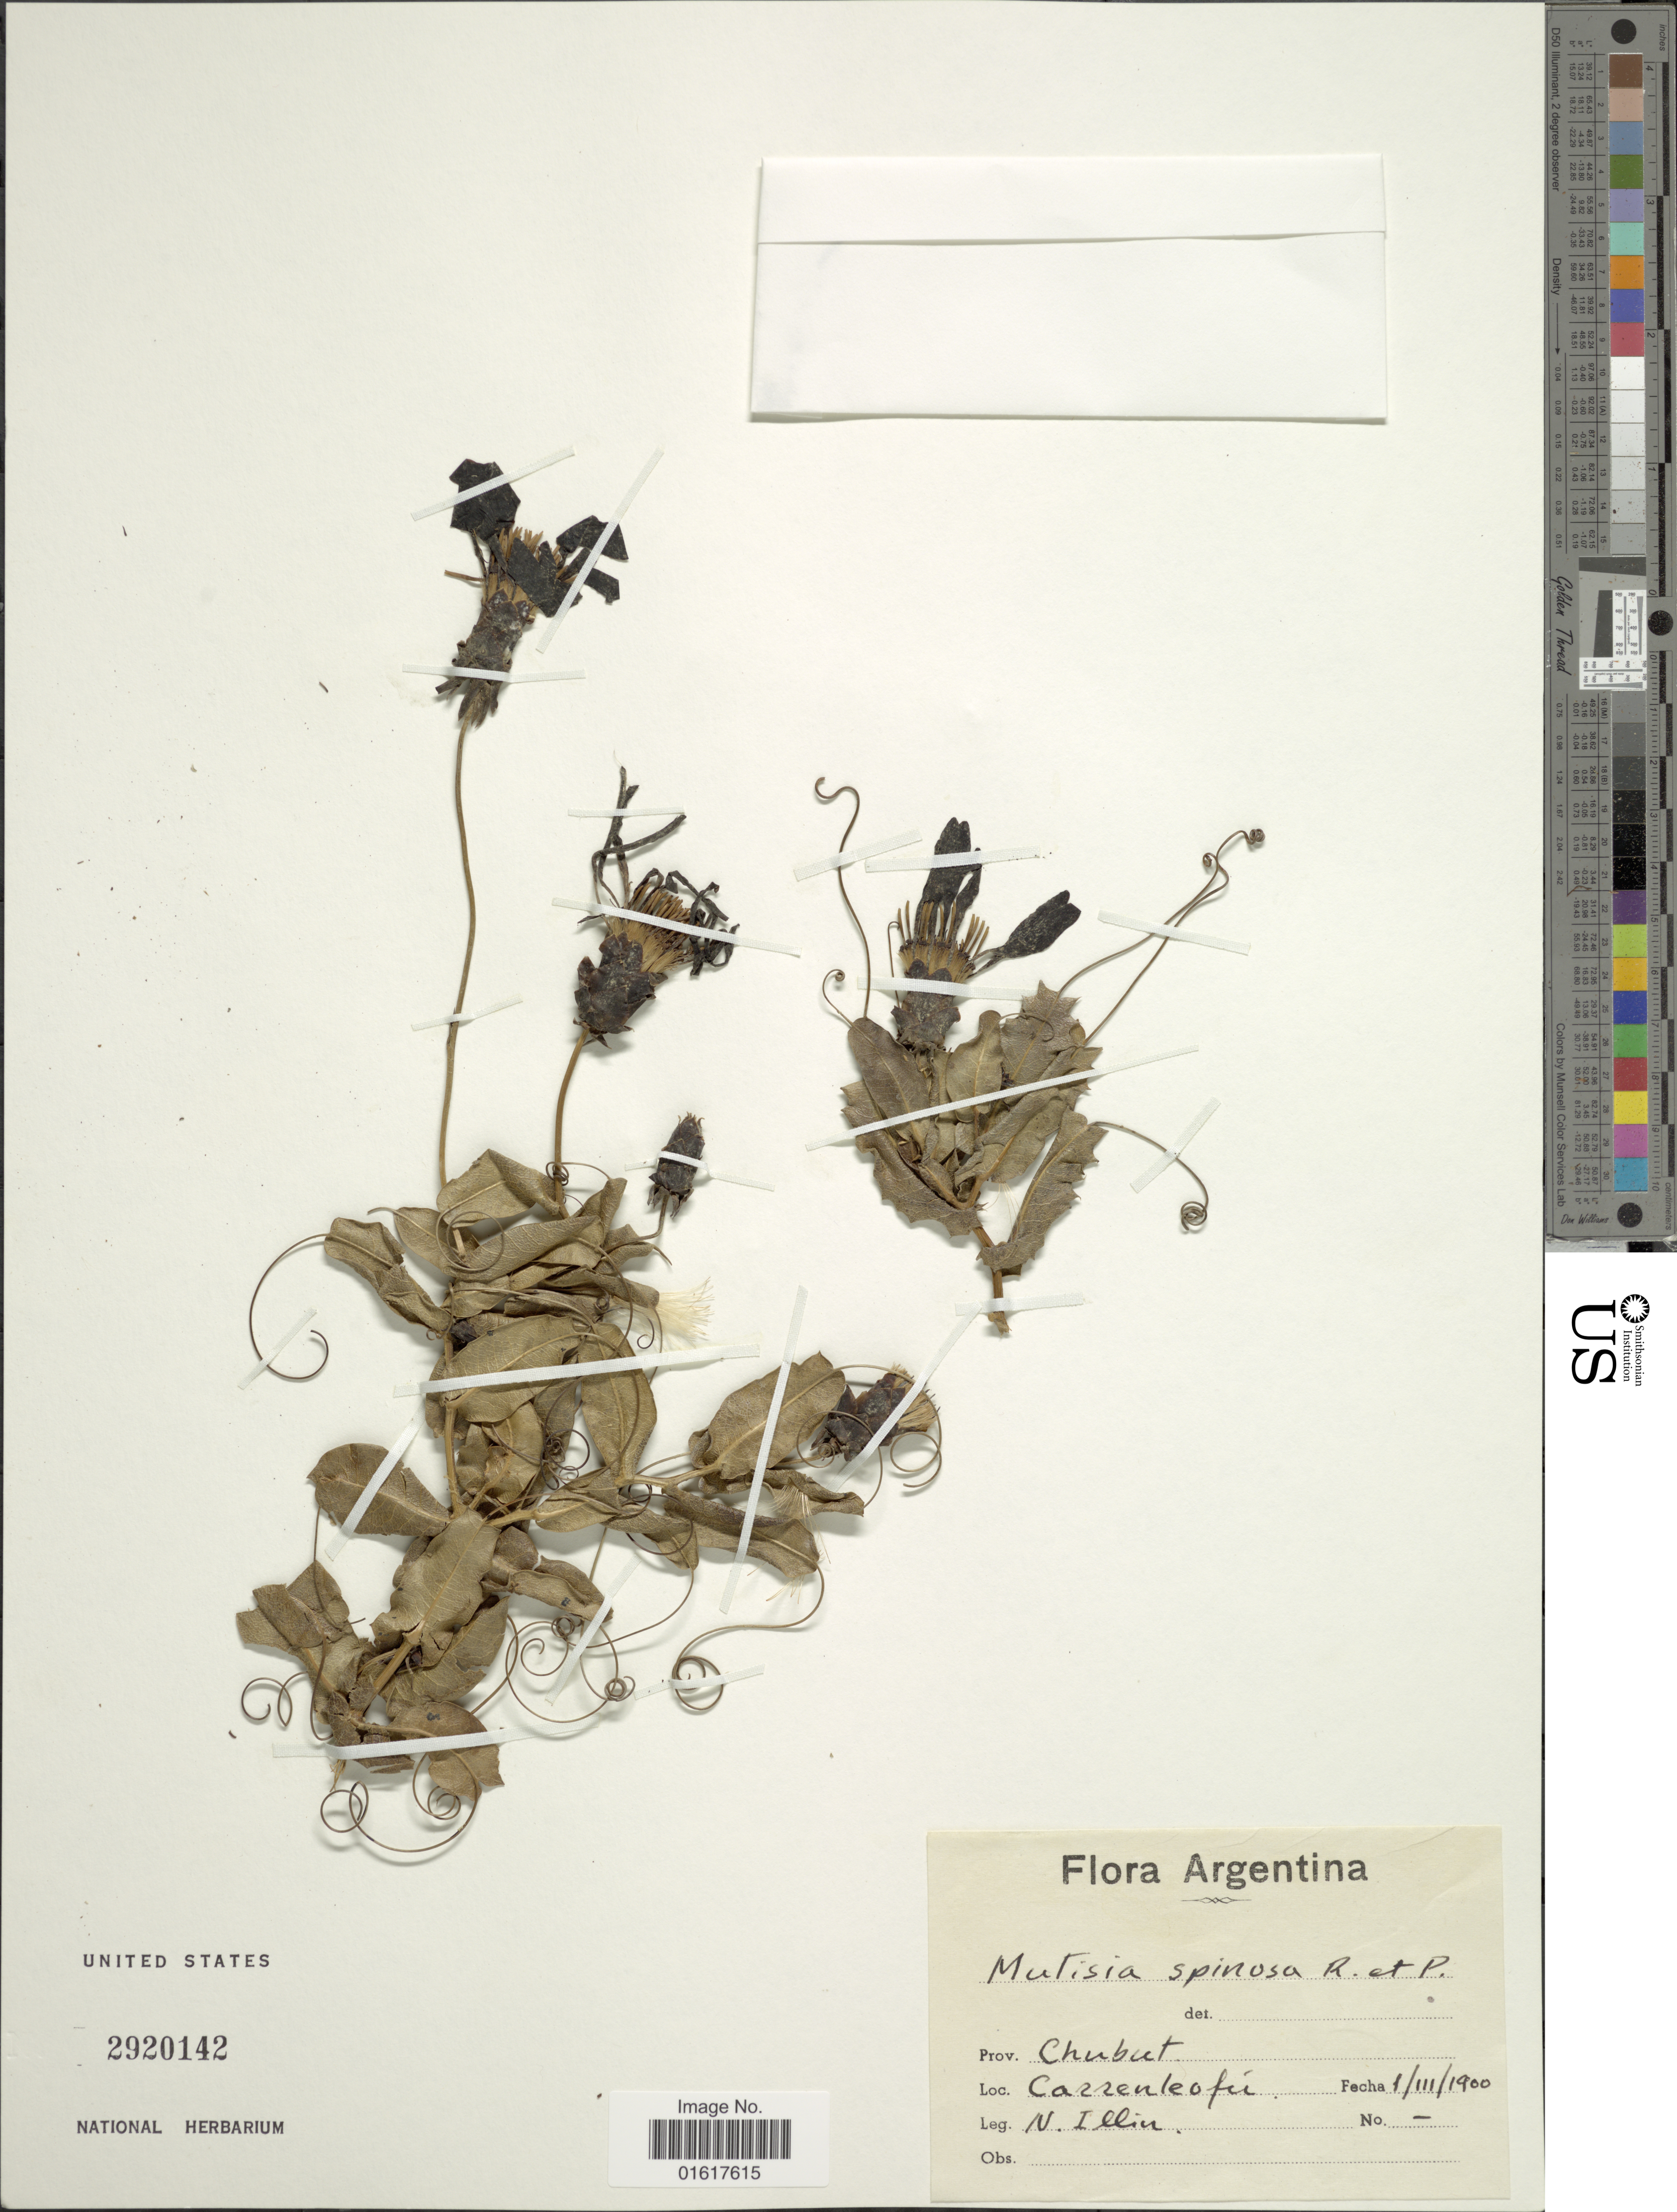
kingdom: Plantae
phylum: Tracheophyta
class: Magnoliopsida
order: Asterales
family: Asteraceae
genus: Mutisia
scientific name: Mutisia spinosa var. spinosa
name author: Ruiz & Pav.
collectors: N. Illin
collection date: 1900-03-01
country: Argentina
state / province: Chubut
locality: Carrenleofú.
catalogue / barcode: US 2920142